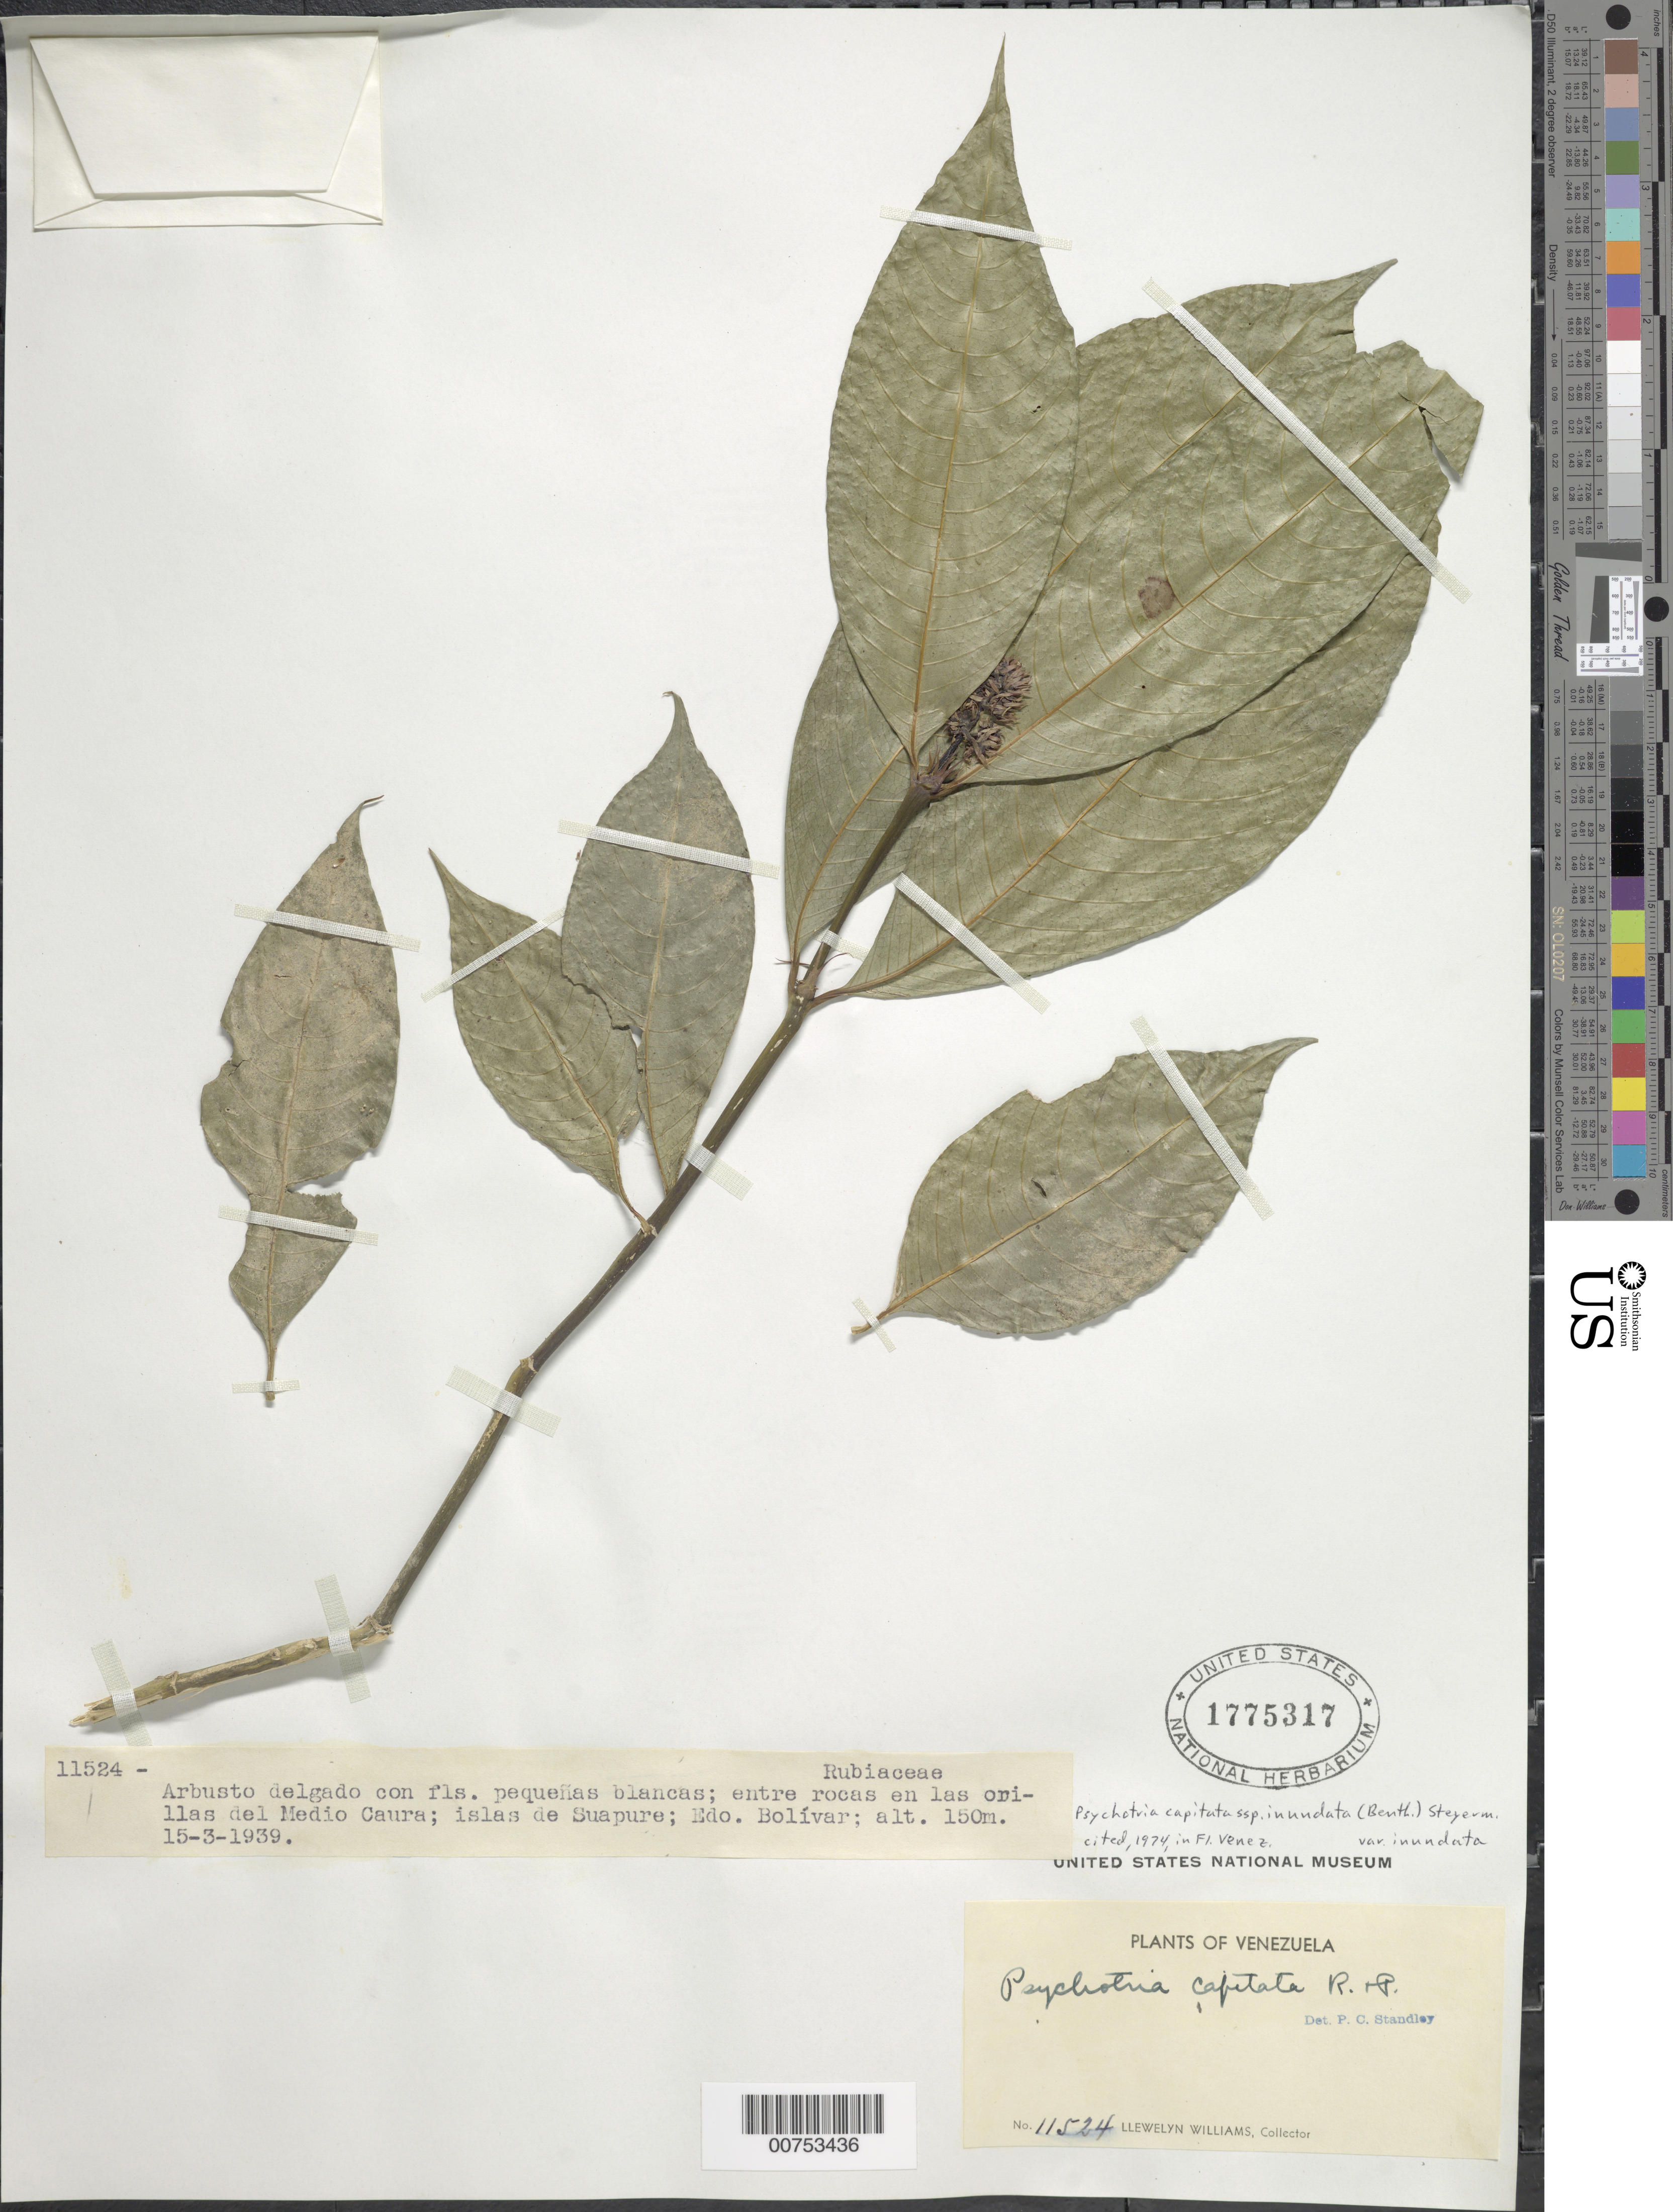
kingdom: Plantae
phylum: Tracheophyta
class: Magnoliopsida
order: Gentianales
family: Rubiaceae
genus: Psychotria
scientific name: Psychotria capitata var. inundata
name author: (Benth.) Steyerm.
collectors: Ll. Williams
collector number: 11524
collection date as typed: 15-Mar-39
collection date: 1939-03-15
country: Venezuela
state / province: Bolívar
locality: Isla de Surapire, Medio Caura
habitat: Entre rocas en las orillas del rio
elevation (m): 150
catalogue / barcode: US 1775317